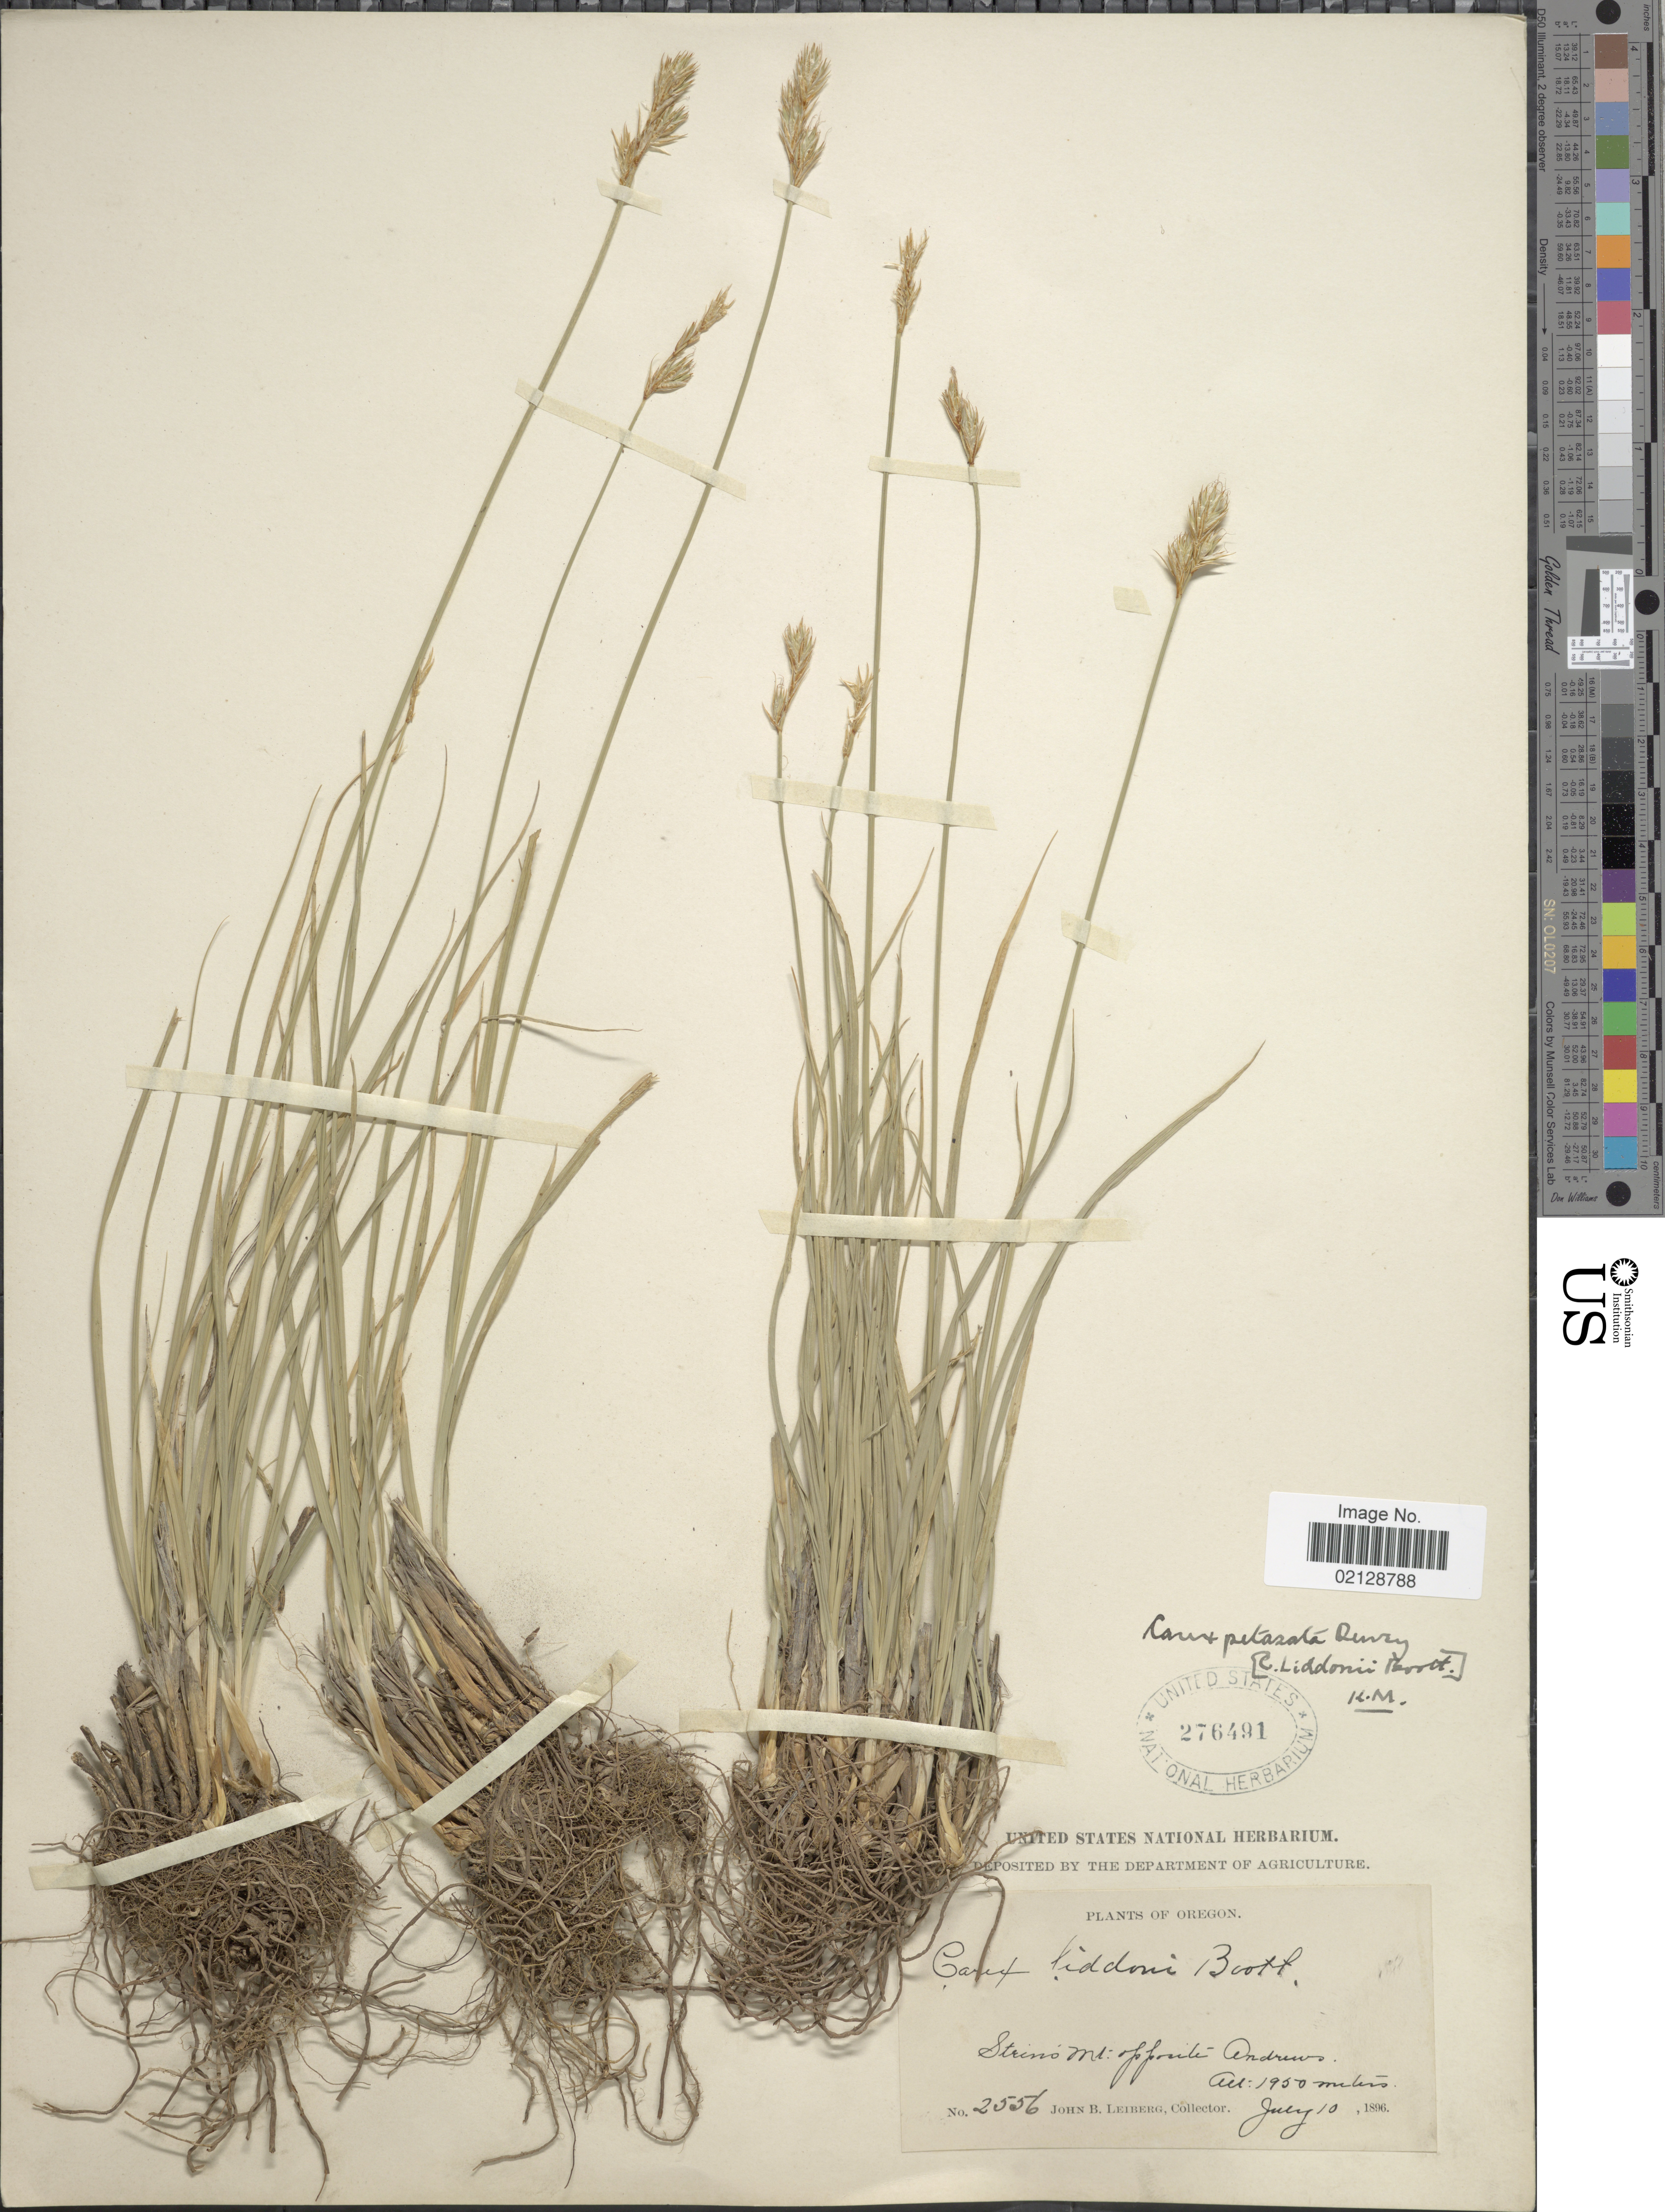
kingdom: Plantae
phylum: Tracheophyta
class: Liliopsida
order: Poales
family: Cyperaceae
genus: Carex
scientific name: Carex petasata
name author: Dewey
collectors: J. B. Leiberg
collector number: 2556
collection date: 1896-07-10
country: United States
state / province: Oregon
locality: Strino Mt., opposite Andrews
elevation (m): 1950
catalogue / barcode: US 276491